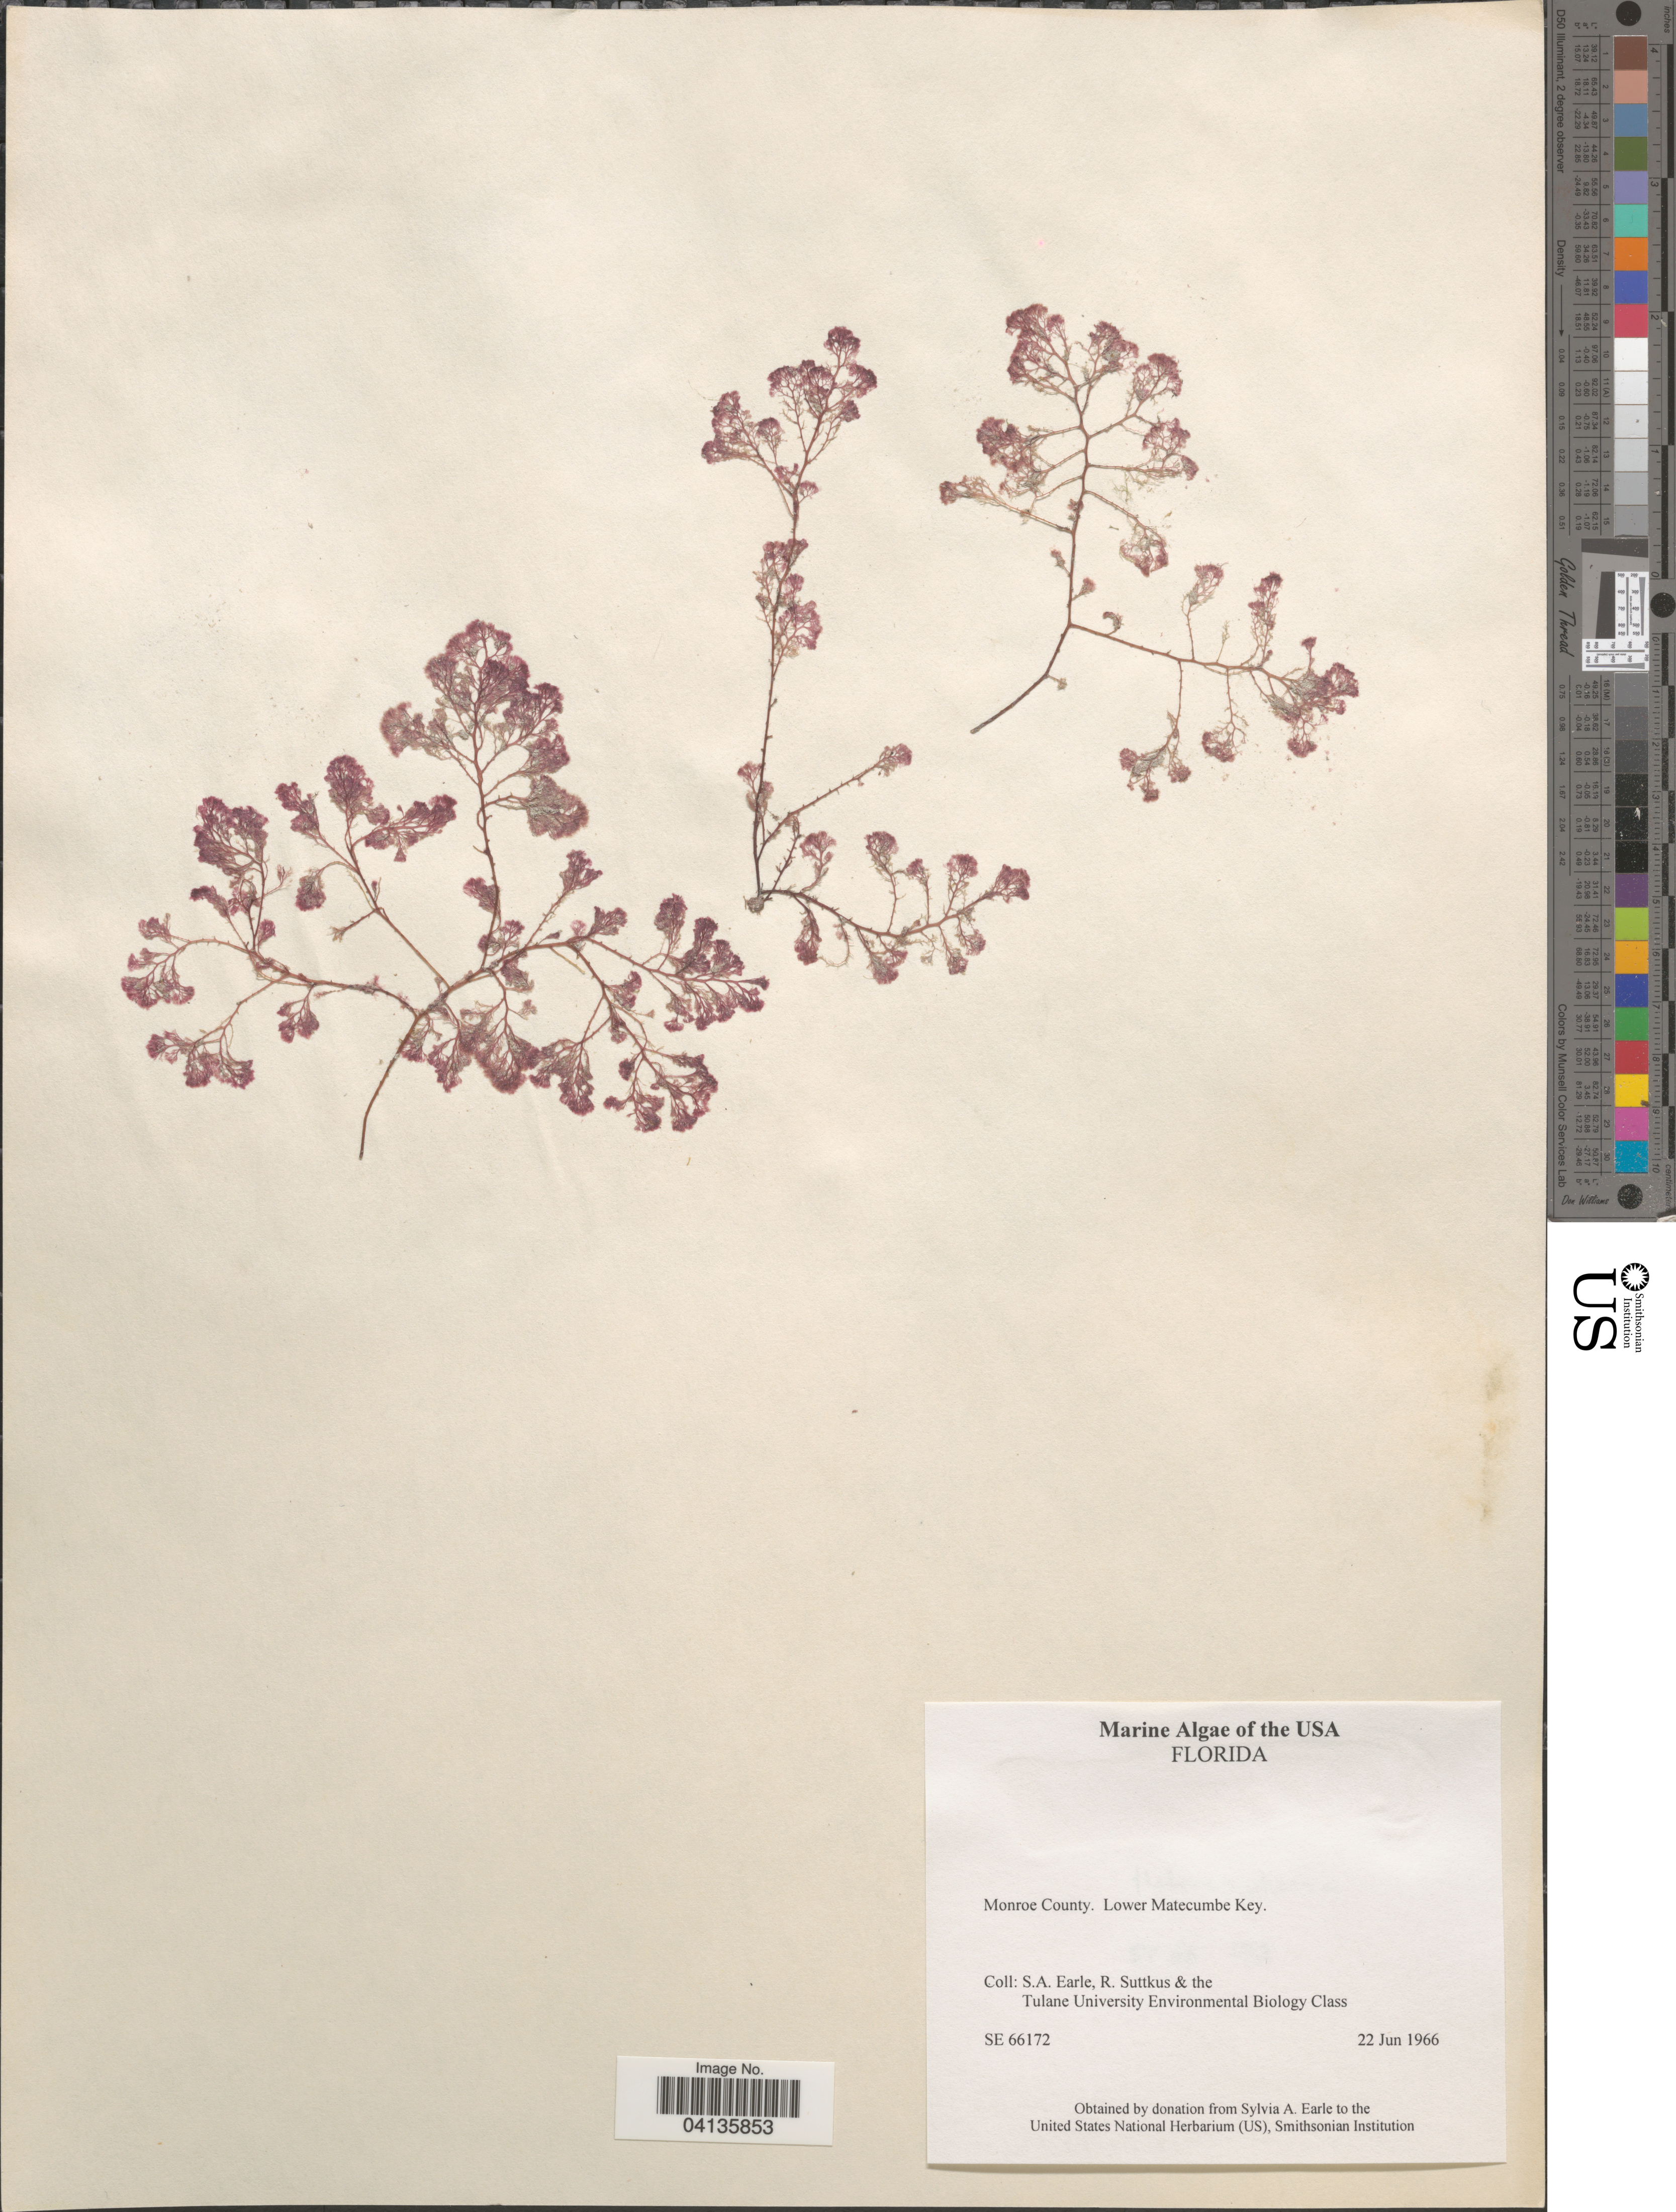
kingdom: Plantae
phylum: Rhodophyta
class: Florideophyceae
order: Corallinales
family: Corallinaceae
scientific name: Crustose Coralline Algae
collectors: S. A. Earle, R. Suttkus & Tulane Univ. Env. Biol. Class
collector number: SE 66172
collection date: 1966-06-22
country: United States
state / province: Florida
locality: Monroe County. Lower Matecumbe Key.